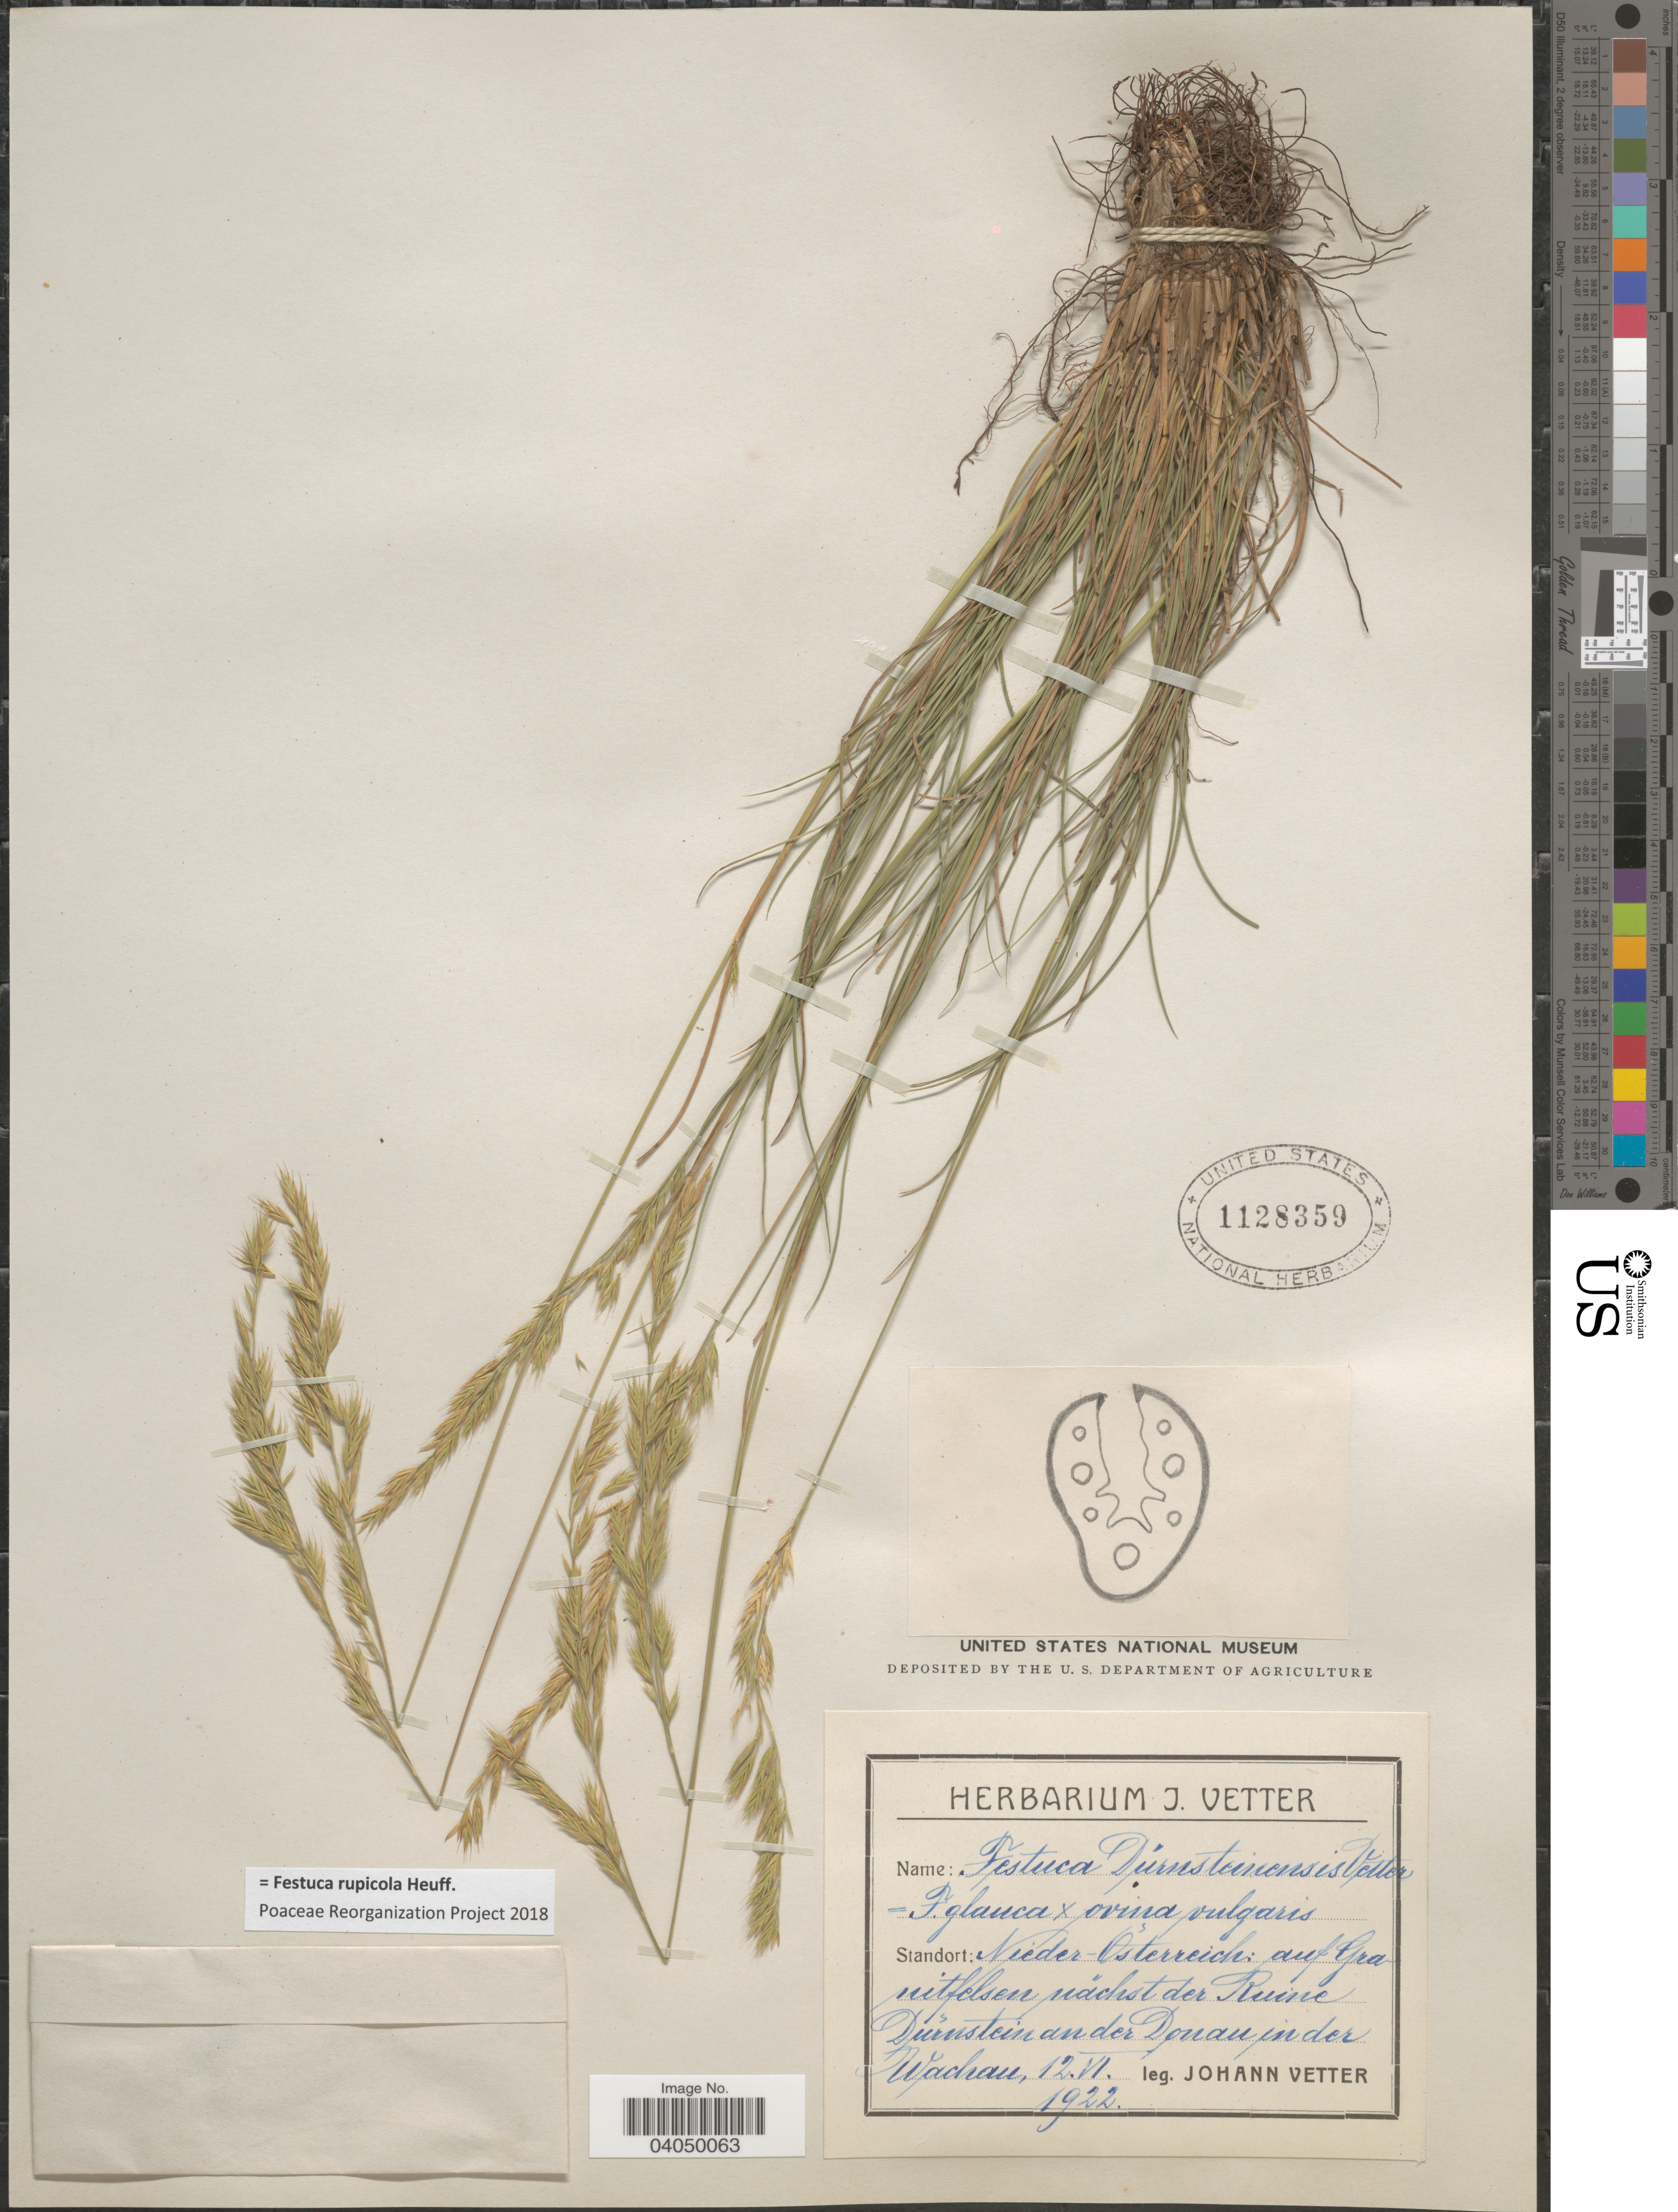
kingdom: Plantae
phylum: Tracheophyta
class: Liliopsida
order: Poales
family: Poaceae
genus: Festuca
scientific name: Festuca rupicola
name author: Heuff.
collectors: J. Vetter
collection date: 1922-06-12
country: Austria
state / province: Niederosterreich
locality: Auf Granitfelsen nächst der Ruine Dũrnstein an der Donau in der Wachau.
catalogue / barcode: US 1128359